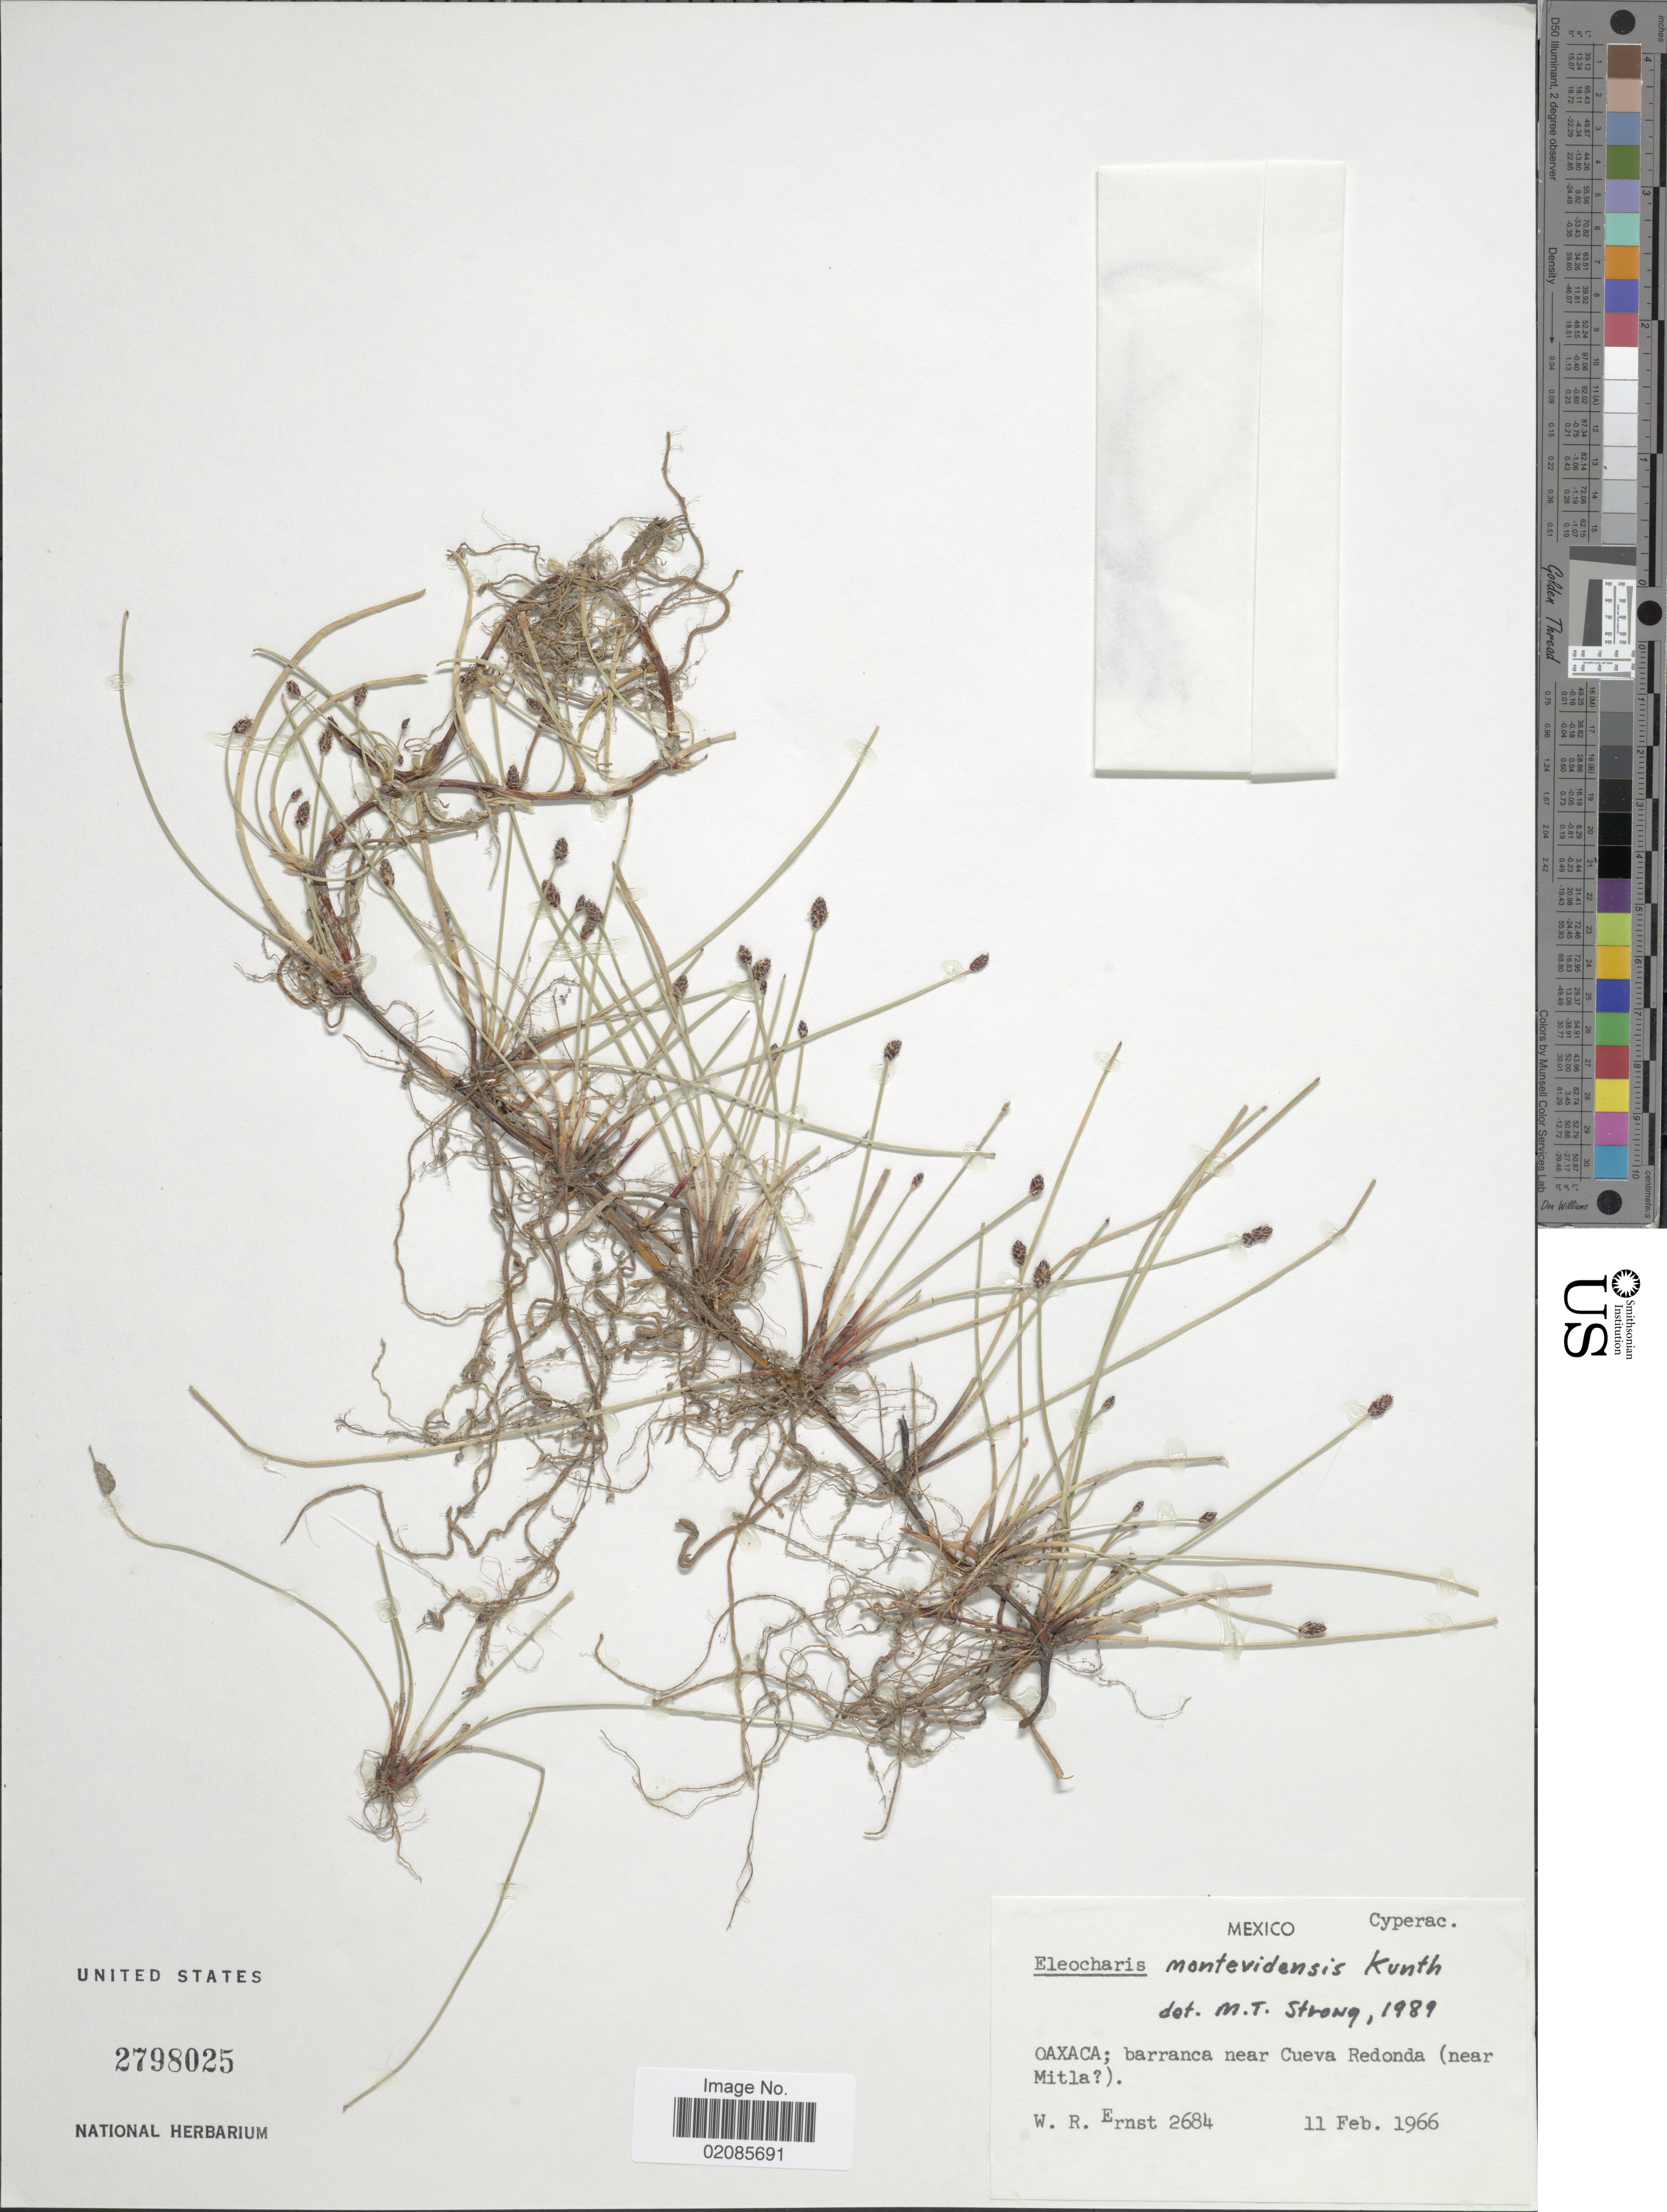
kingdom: Plantae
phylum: Tracheophyta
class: Liliopsida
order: Poales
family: Cyperaceae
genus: Eleocharis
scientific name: Eleocharis montevidensis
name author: Kunth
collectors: W. R. Ernst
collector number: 2684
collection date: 1966-02-11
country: Mexico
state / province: Oaxaca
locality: Barranca near Cueva Redonda (near Mitla [unsure placement]).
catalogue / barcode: US 2798025